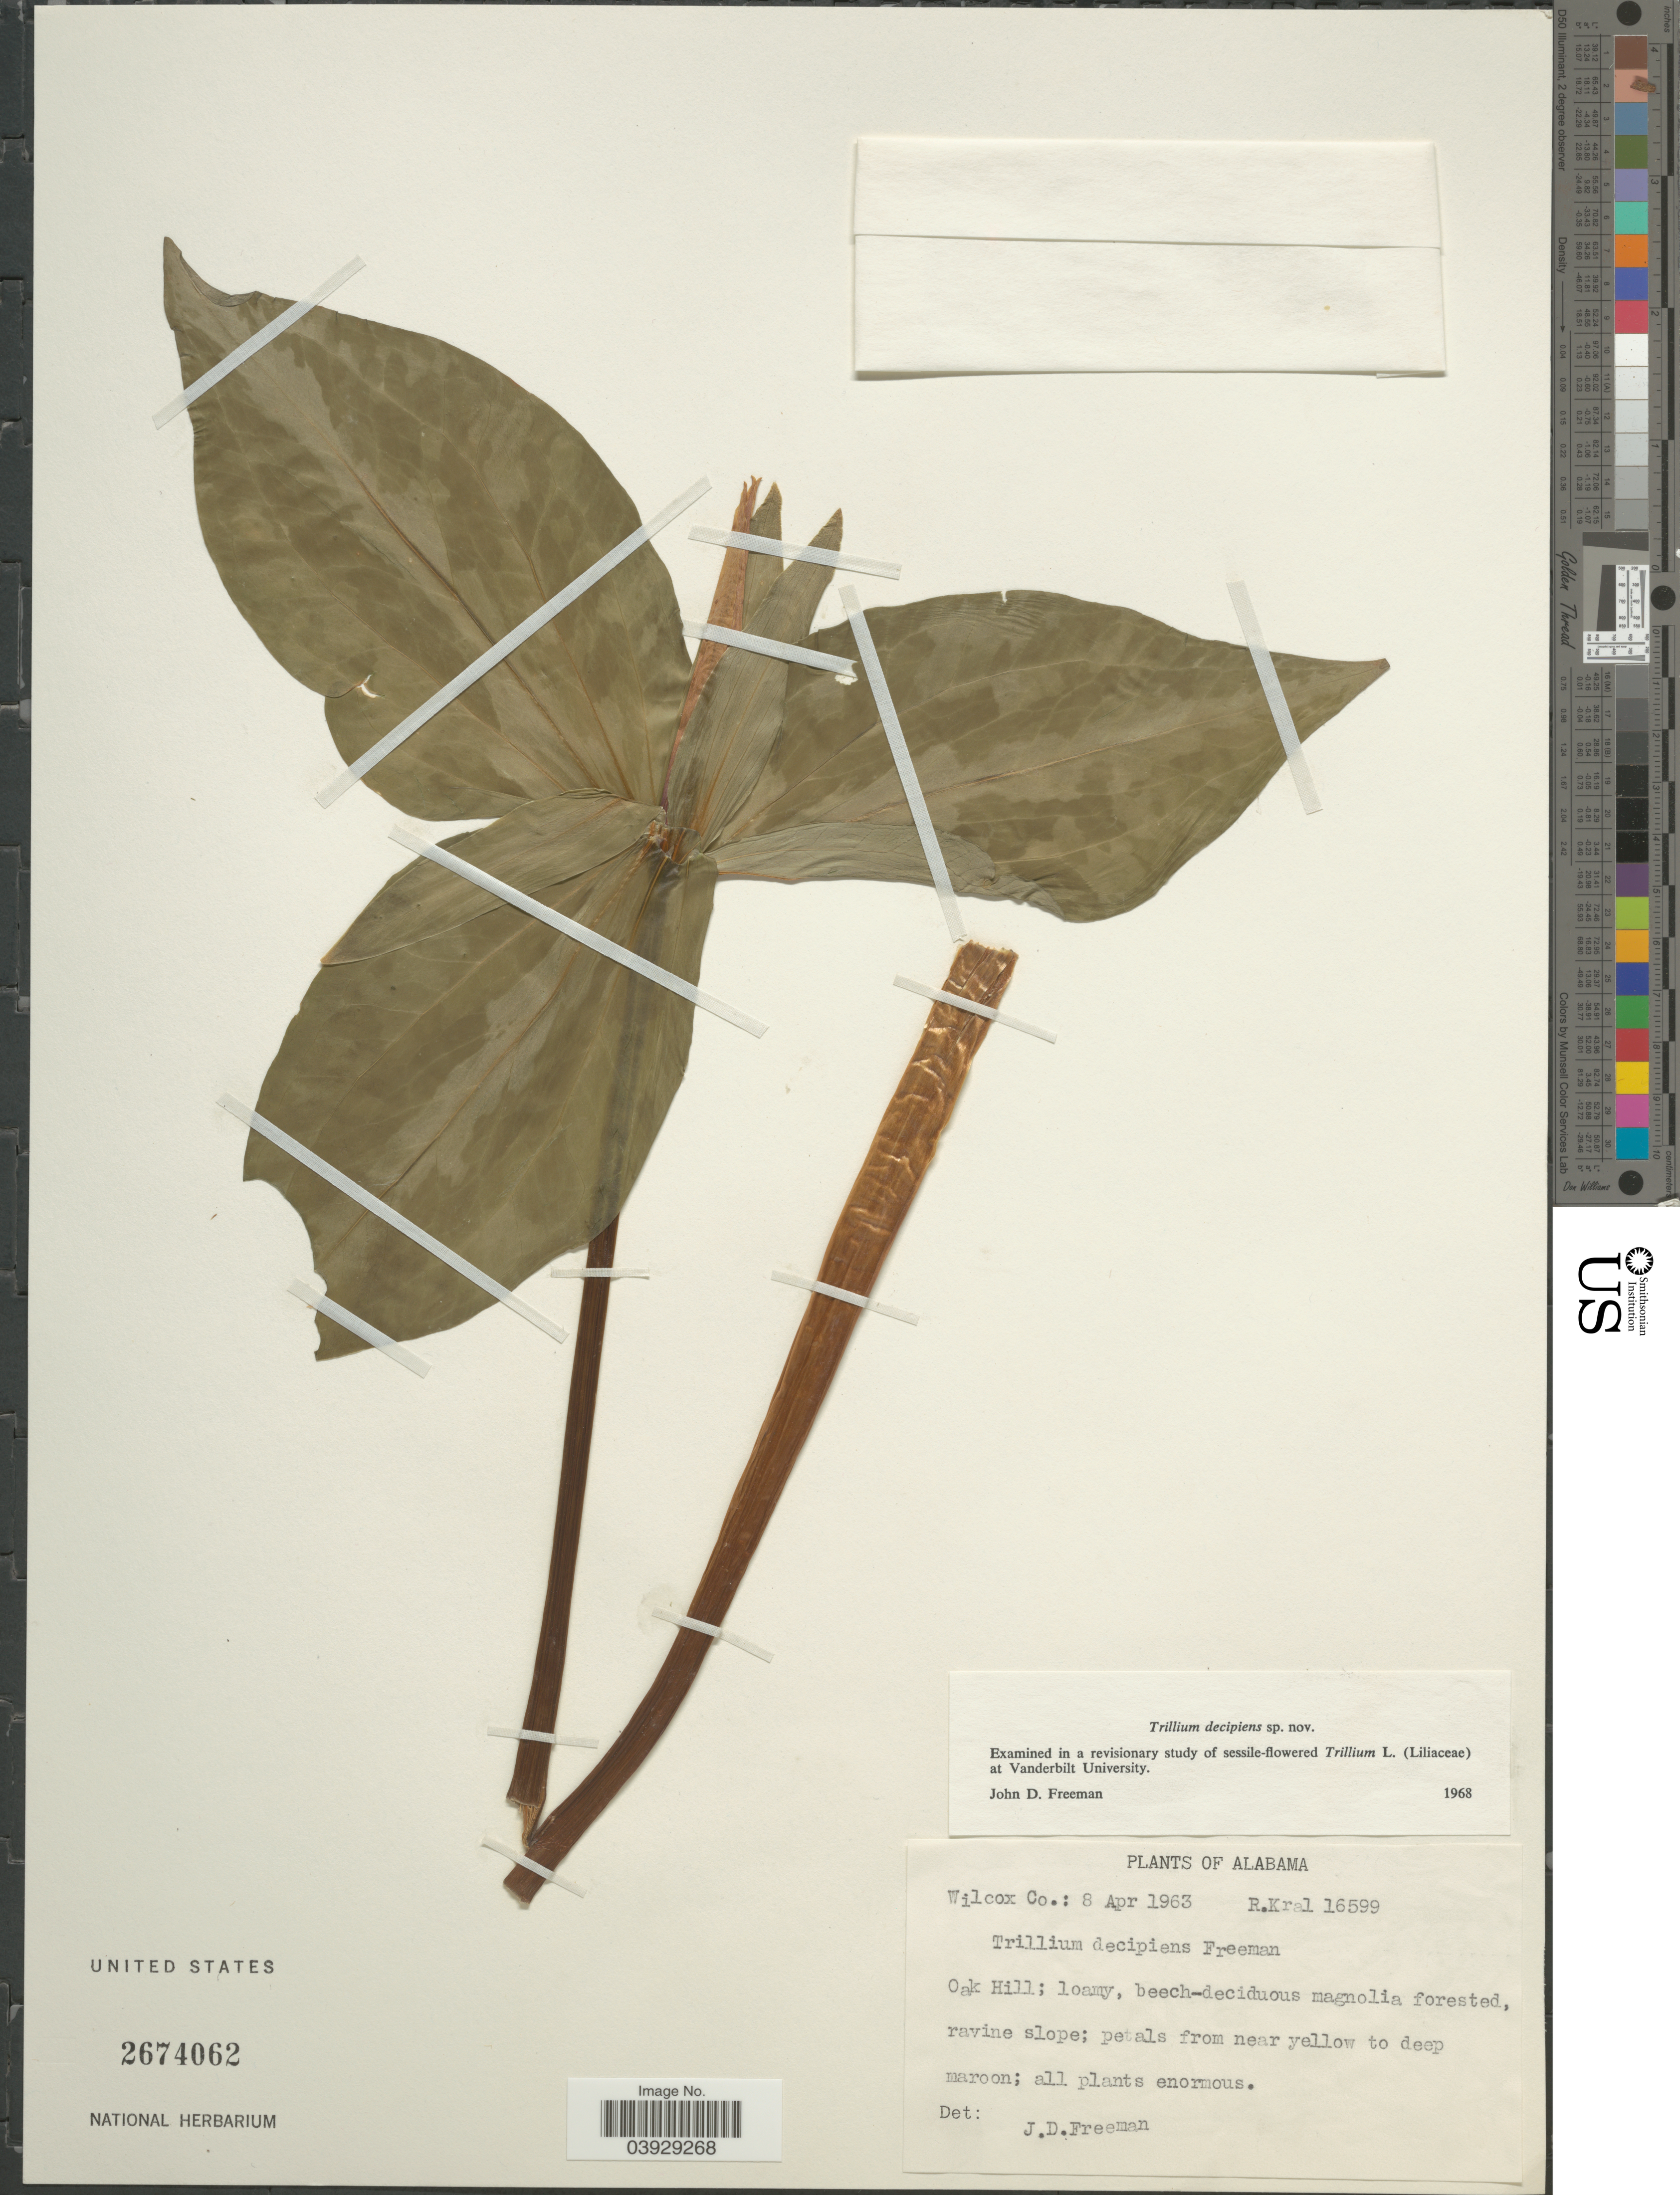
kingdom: Plantae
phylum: Tracheophyta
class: Liliopsida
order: Liliales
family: Melanthiaceae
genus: Trillium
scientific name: Trillium decipiens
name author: J. D. Freeman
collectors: R. Kral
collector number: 16599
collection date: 1963-04-08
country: United States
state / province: Alabama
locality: Wilcox Co.: Oak Hill; loamy, beech-deciduous magnolia forested, ravine slope.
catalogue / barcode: US 2674062